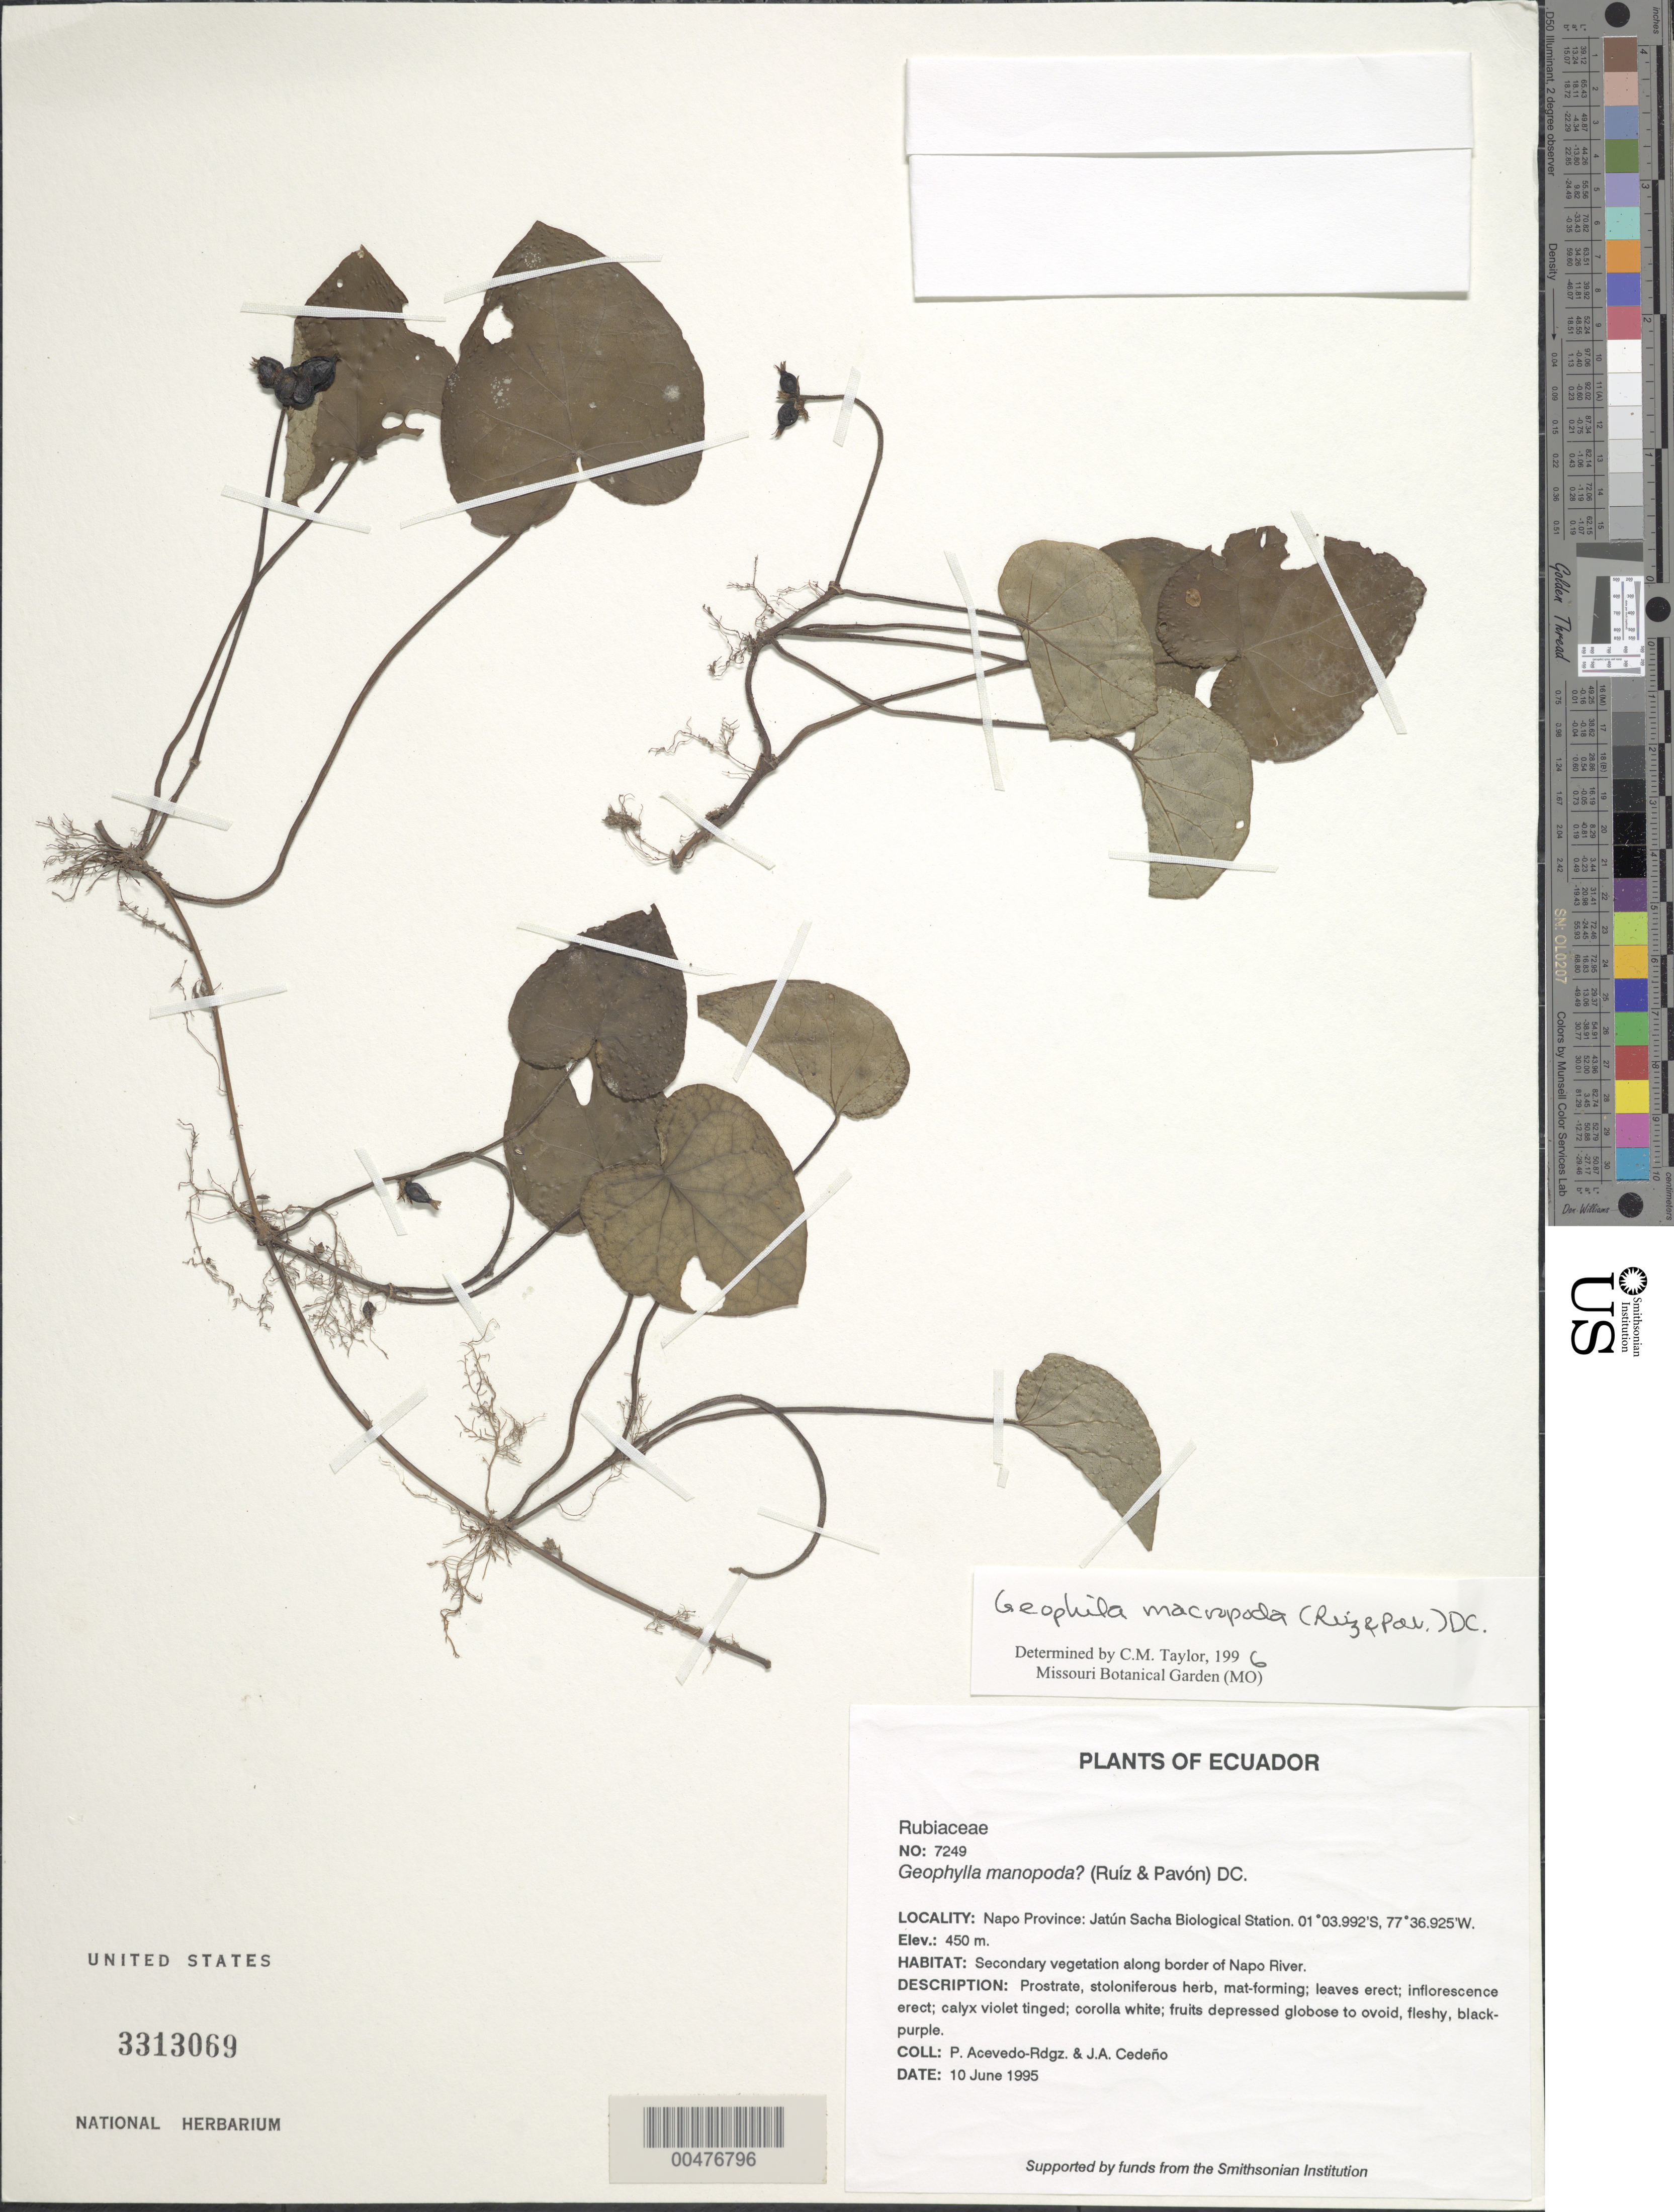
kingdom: Plantae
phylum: Tracheophyta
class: Magnoliopsida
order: Gentianales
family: Rubiaceae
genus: Geophila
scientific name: Geophila macropoda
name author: (Ruiz & Pav.) DC.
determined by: Taylor, Charlotte M.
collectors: P. Acevedo-Rodr. & J. A. Cedeño M.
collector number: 7249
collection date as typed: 10 Jun 1995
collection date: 1995-06-10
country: Ecuador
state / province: Napo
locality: Napo Province: Jatún Sacha Biological Station.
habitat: Secondary vegetation along border of Napo River.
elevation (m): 450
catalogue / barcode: US 3313069